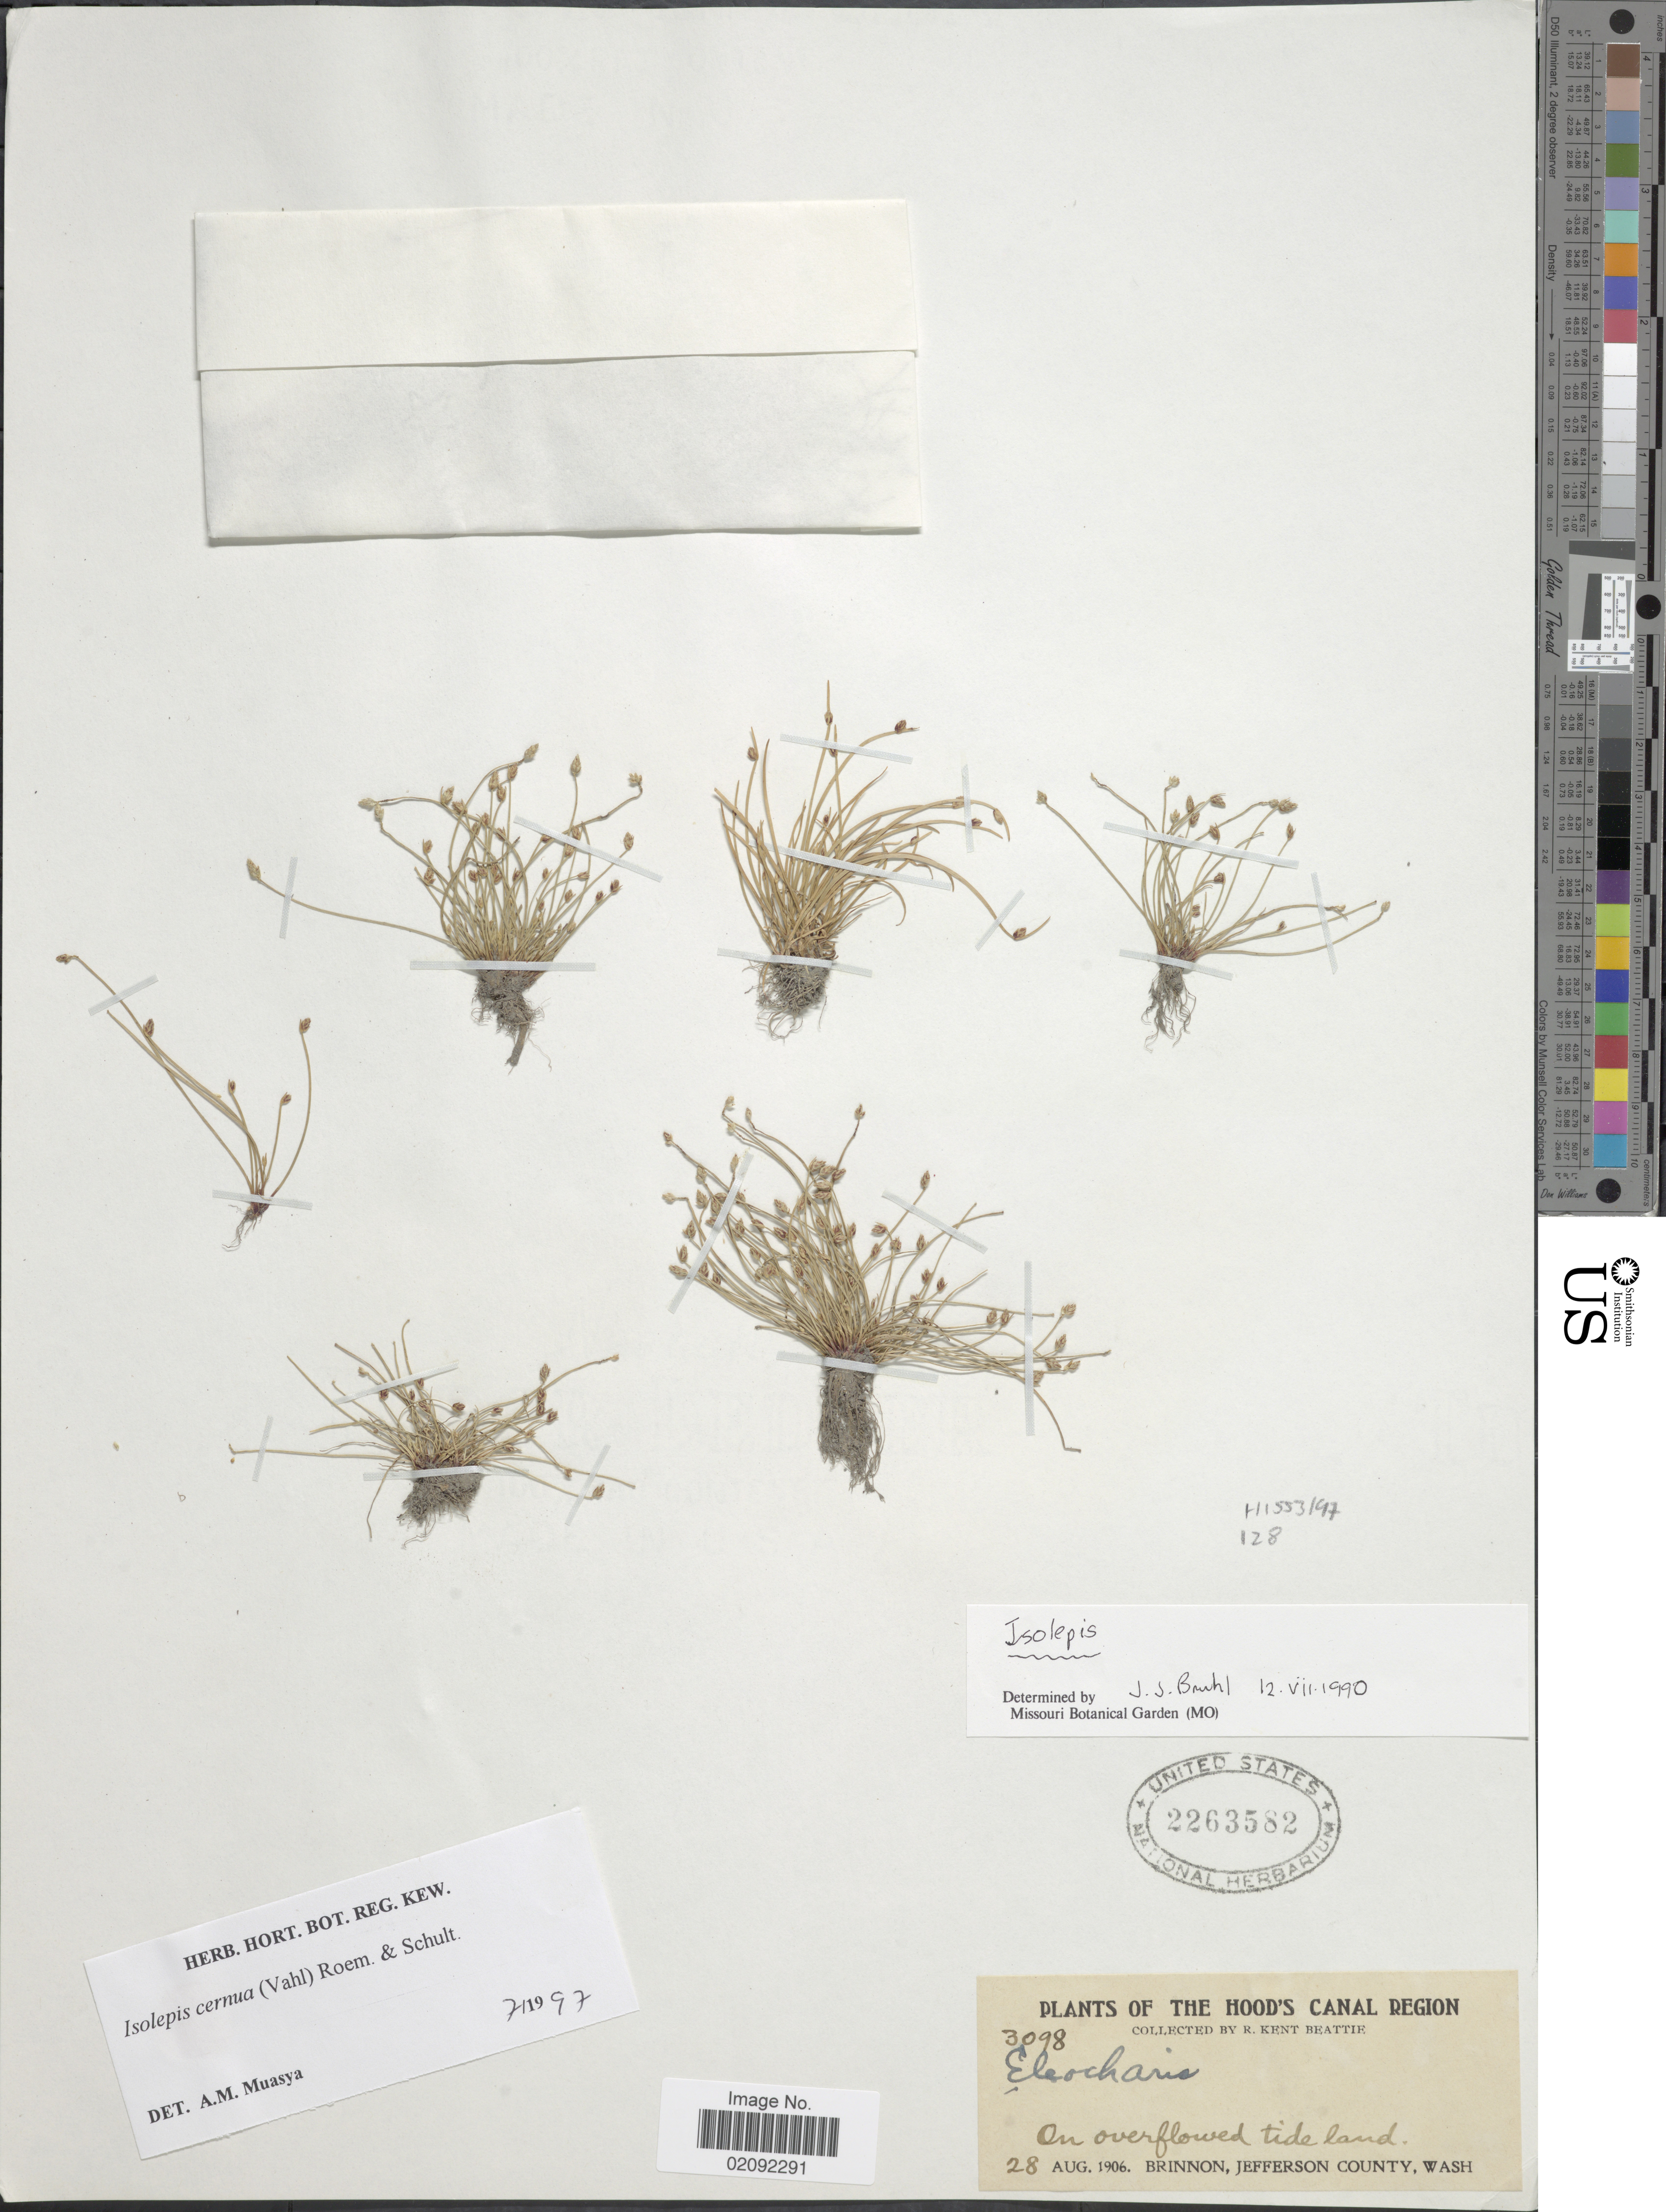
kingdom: Plantae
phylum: Tracheophyta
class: Liliopsida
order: Poales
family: Cyperaceae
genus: Isolepis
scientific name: Isolepis cernua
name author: (Vahl) Roem. & Schult.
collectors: R. K. Beattie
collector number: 3098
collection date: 1906-08-28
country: United States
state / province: Washington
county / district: Jefferson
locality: The Hood's Canal Region, On overflowed tideland, Brinnon, Jefferson County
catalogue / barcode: US 2263582